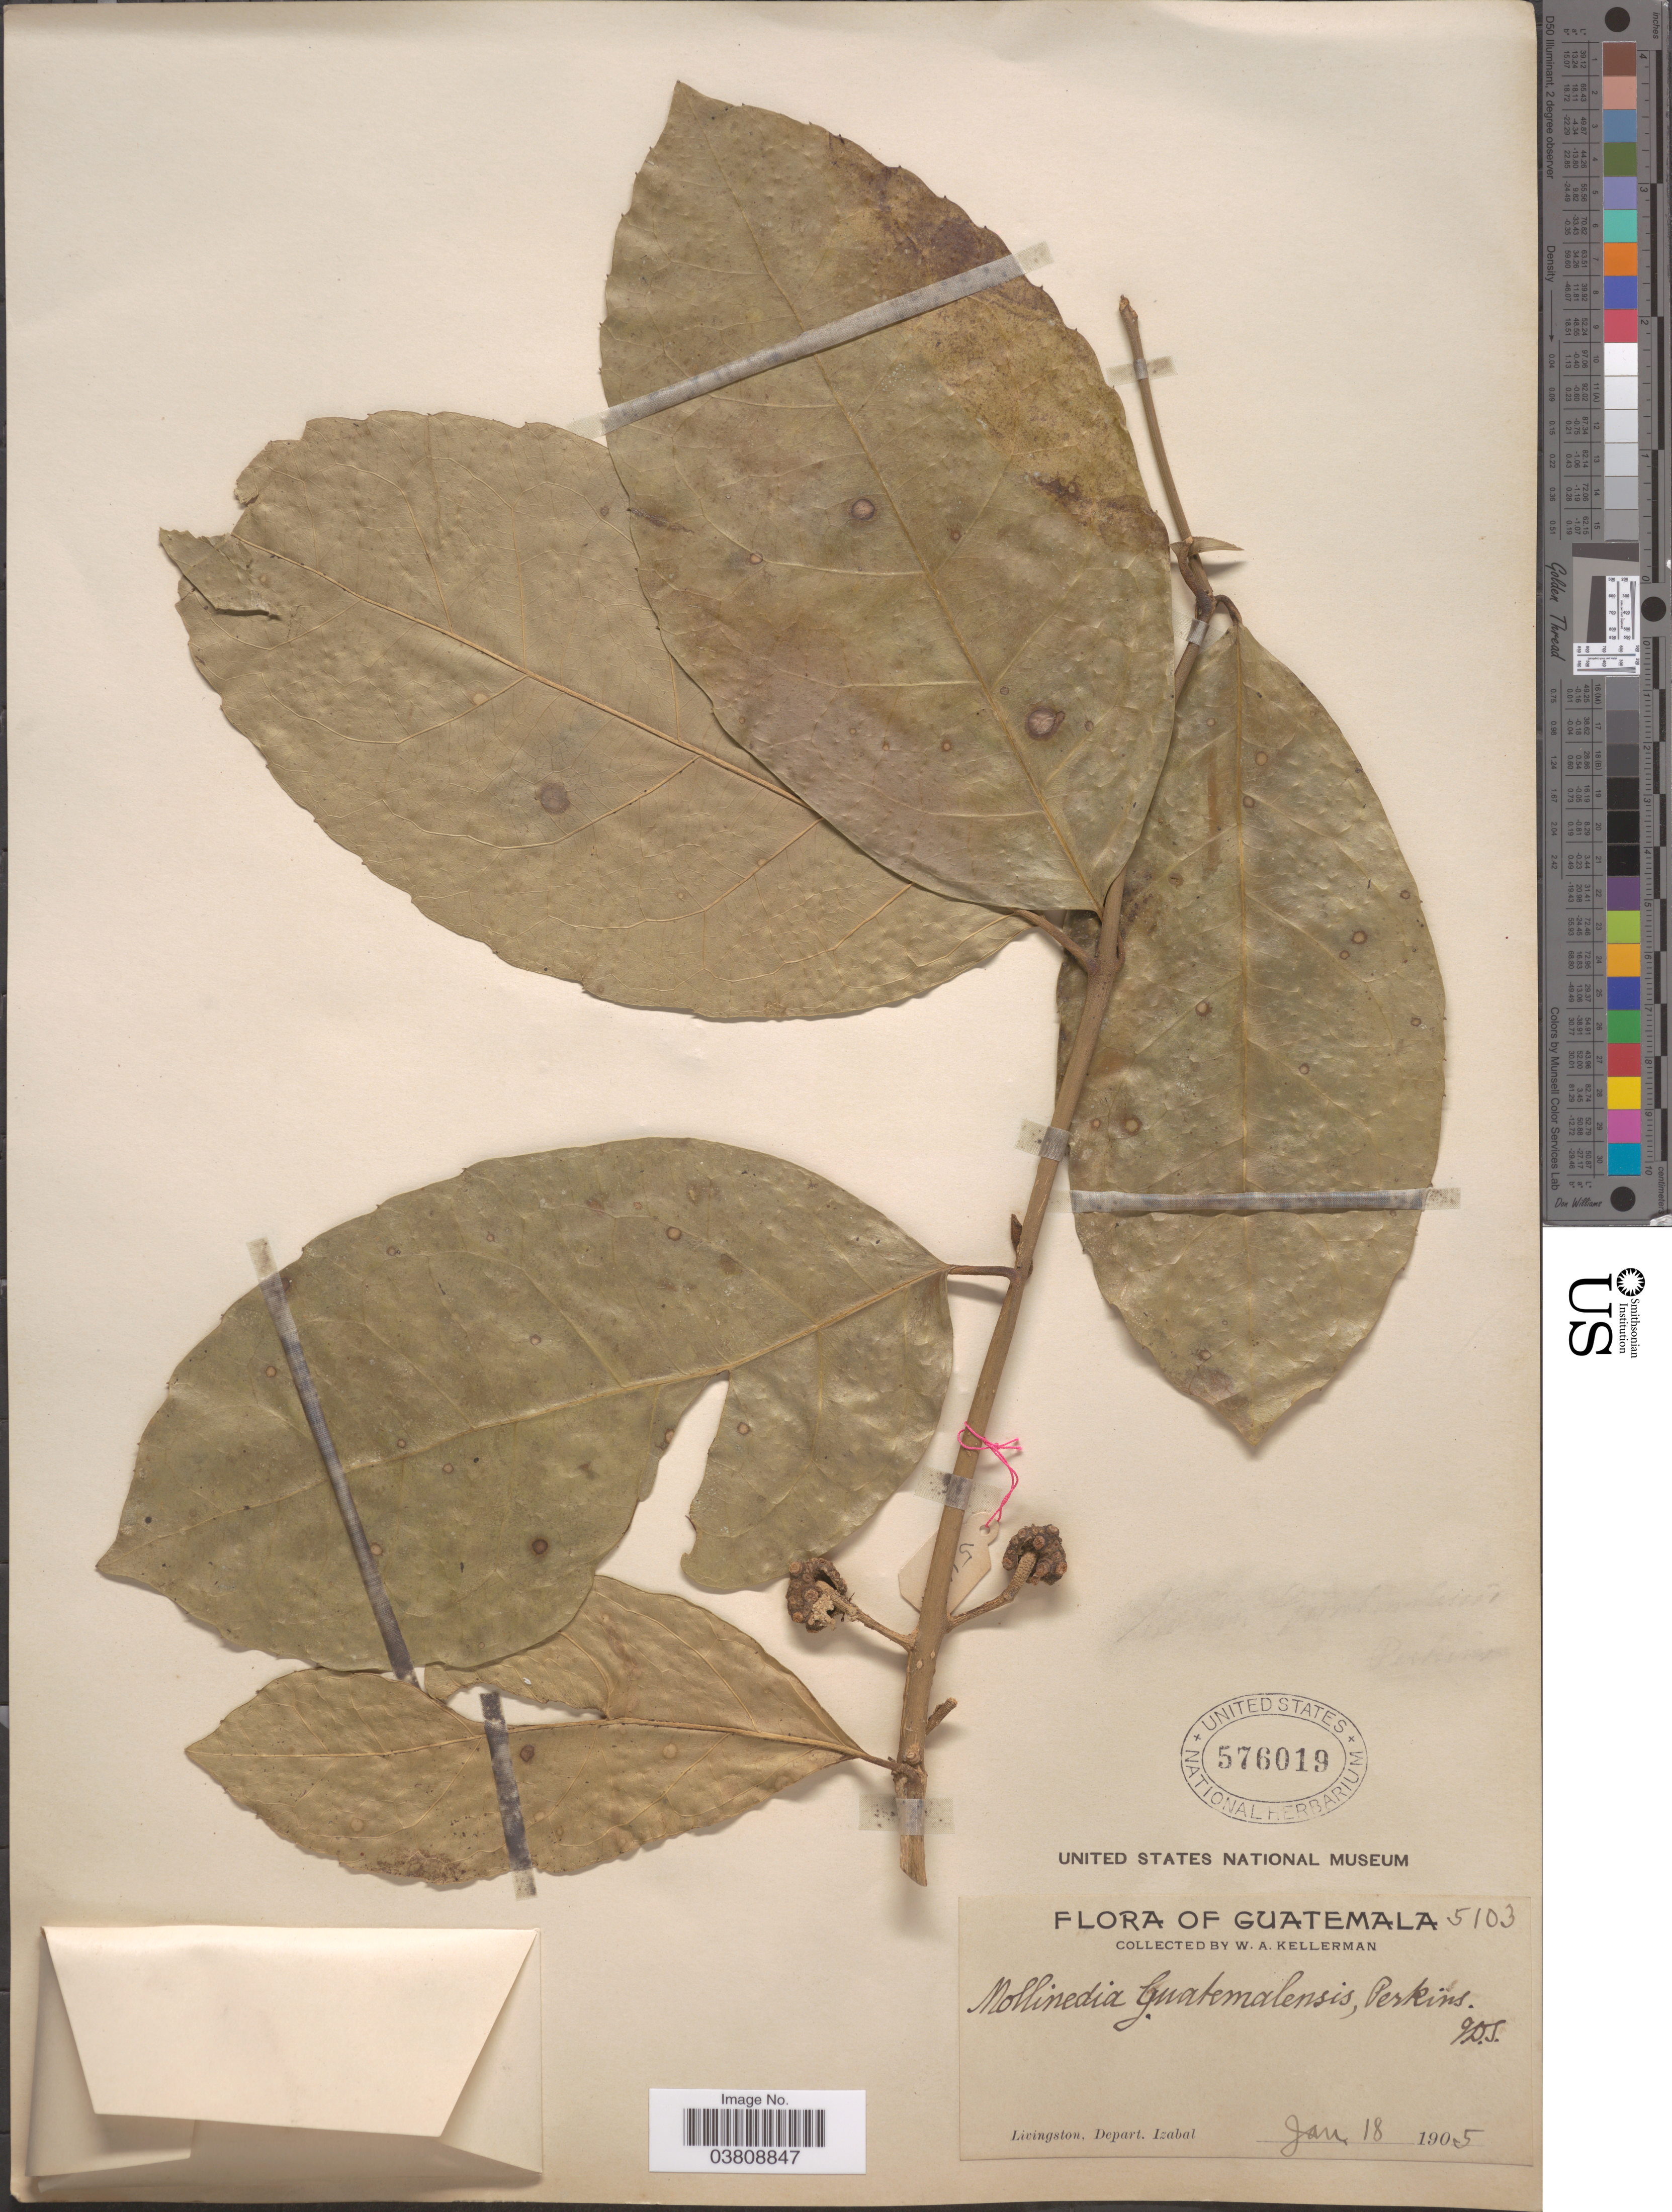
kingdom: Plantae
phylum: Tracheophyta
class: Magnoliopsida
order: Laurales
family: Monimiaceae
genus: Mollinedia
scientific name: Mollinedia guatemalensis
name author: Perkins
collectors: W. Kellerman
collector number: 5103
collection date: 1905-01-18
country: Guatemala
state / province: Izabal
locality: Livingston. Depart. Izabal.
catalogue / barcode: US 576019